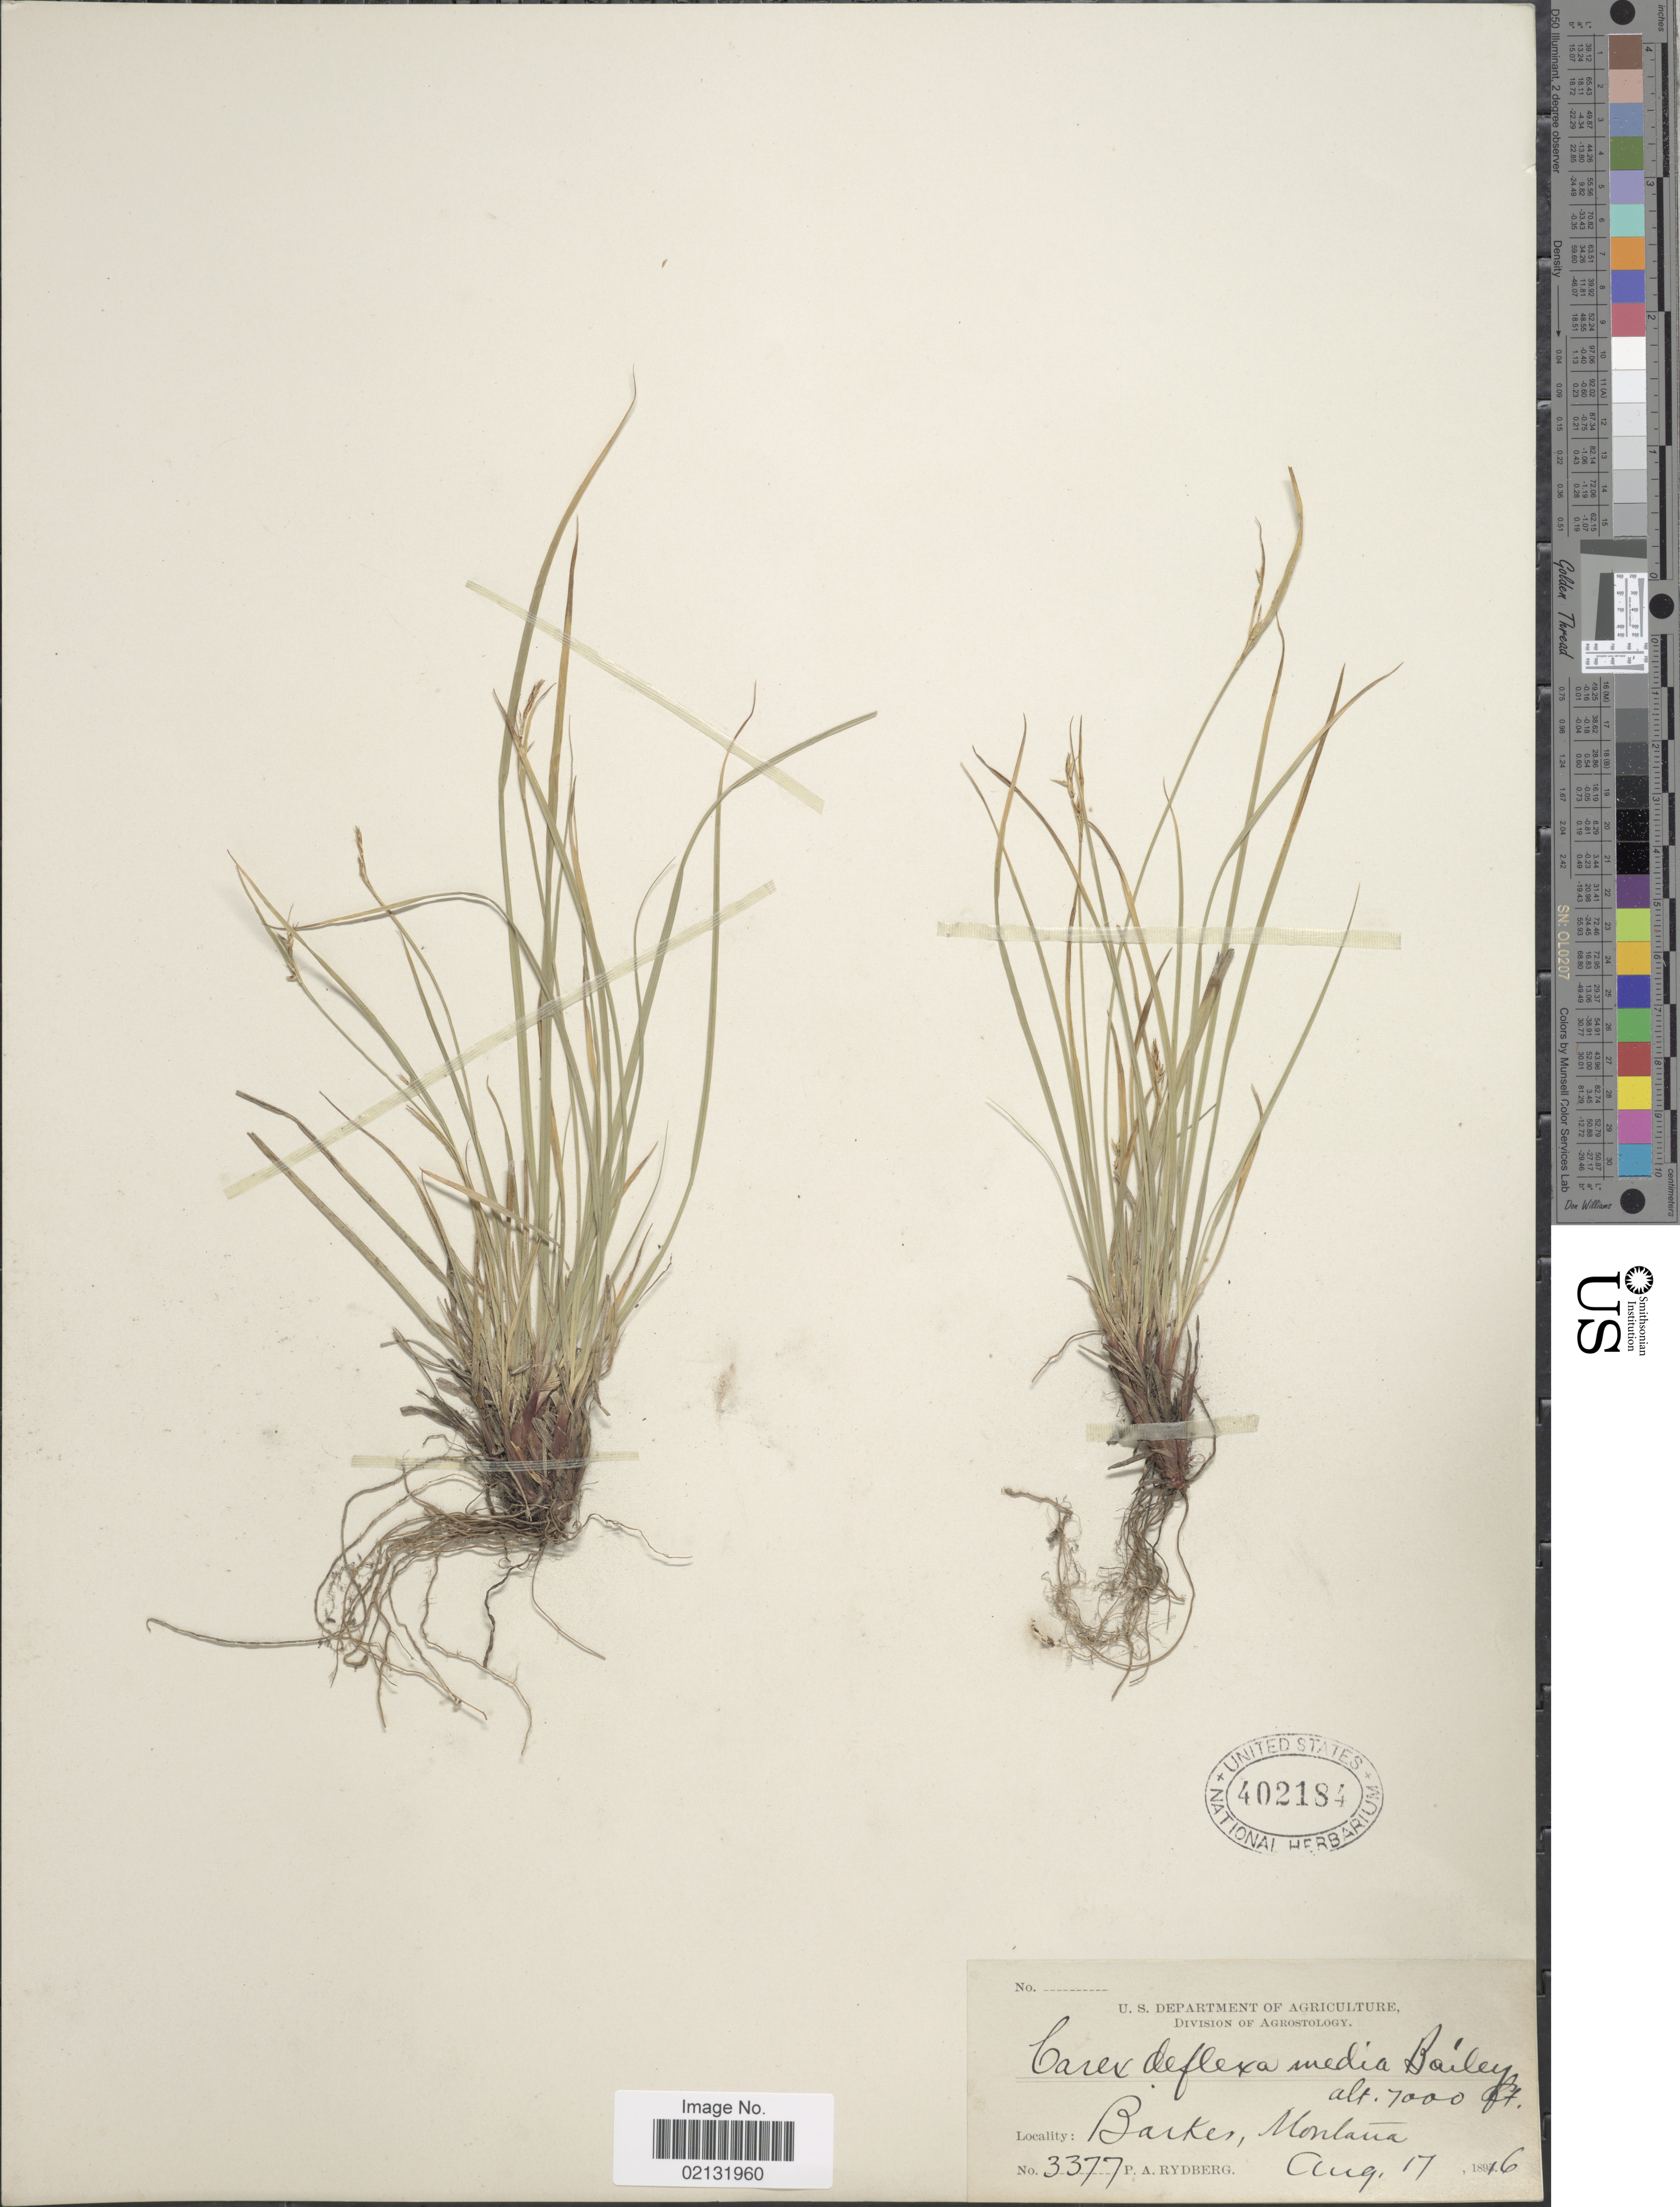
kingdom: Plantae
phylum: Tracheophyta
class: Liliopsida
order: Poales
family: Cyperaceae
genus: Carex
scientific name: Carex rossii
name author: Boott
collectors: P. A. Rydberg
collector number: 3377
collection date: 1896-08-17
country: United States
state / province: Montana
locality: Baikes, Montana.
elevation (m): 2134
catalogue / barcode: US 402184